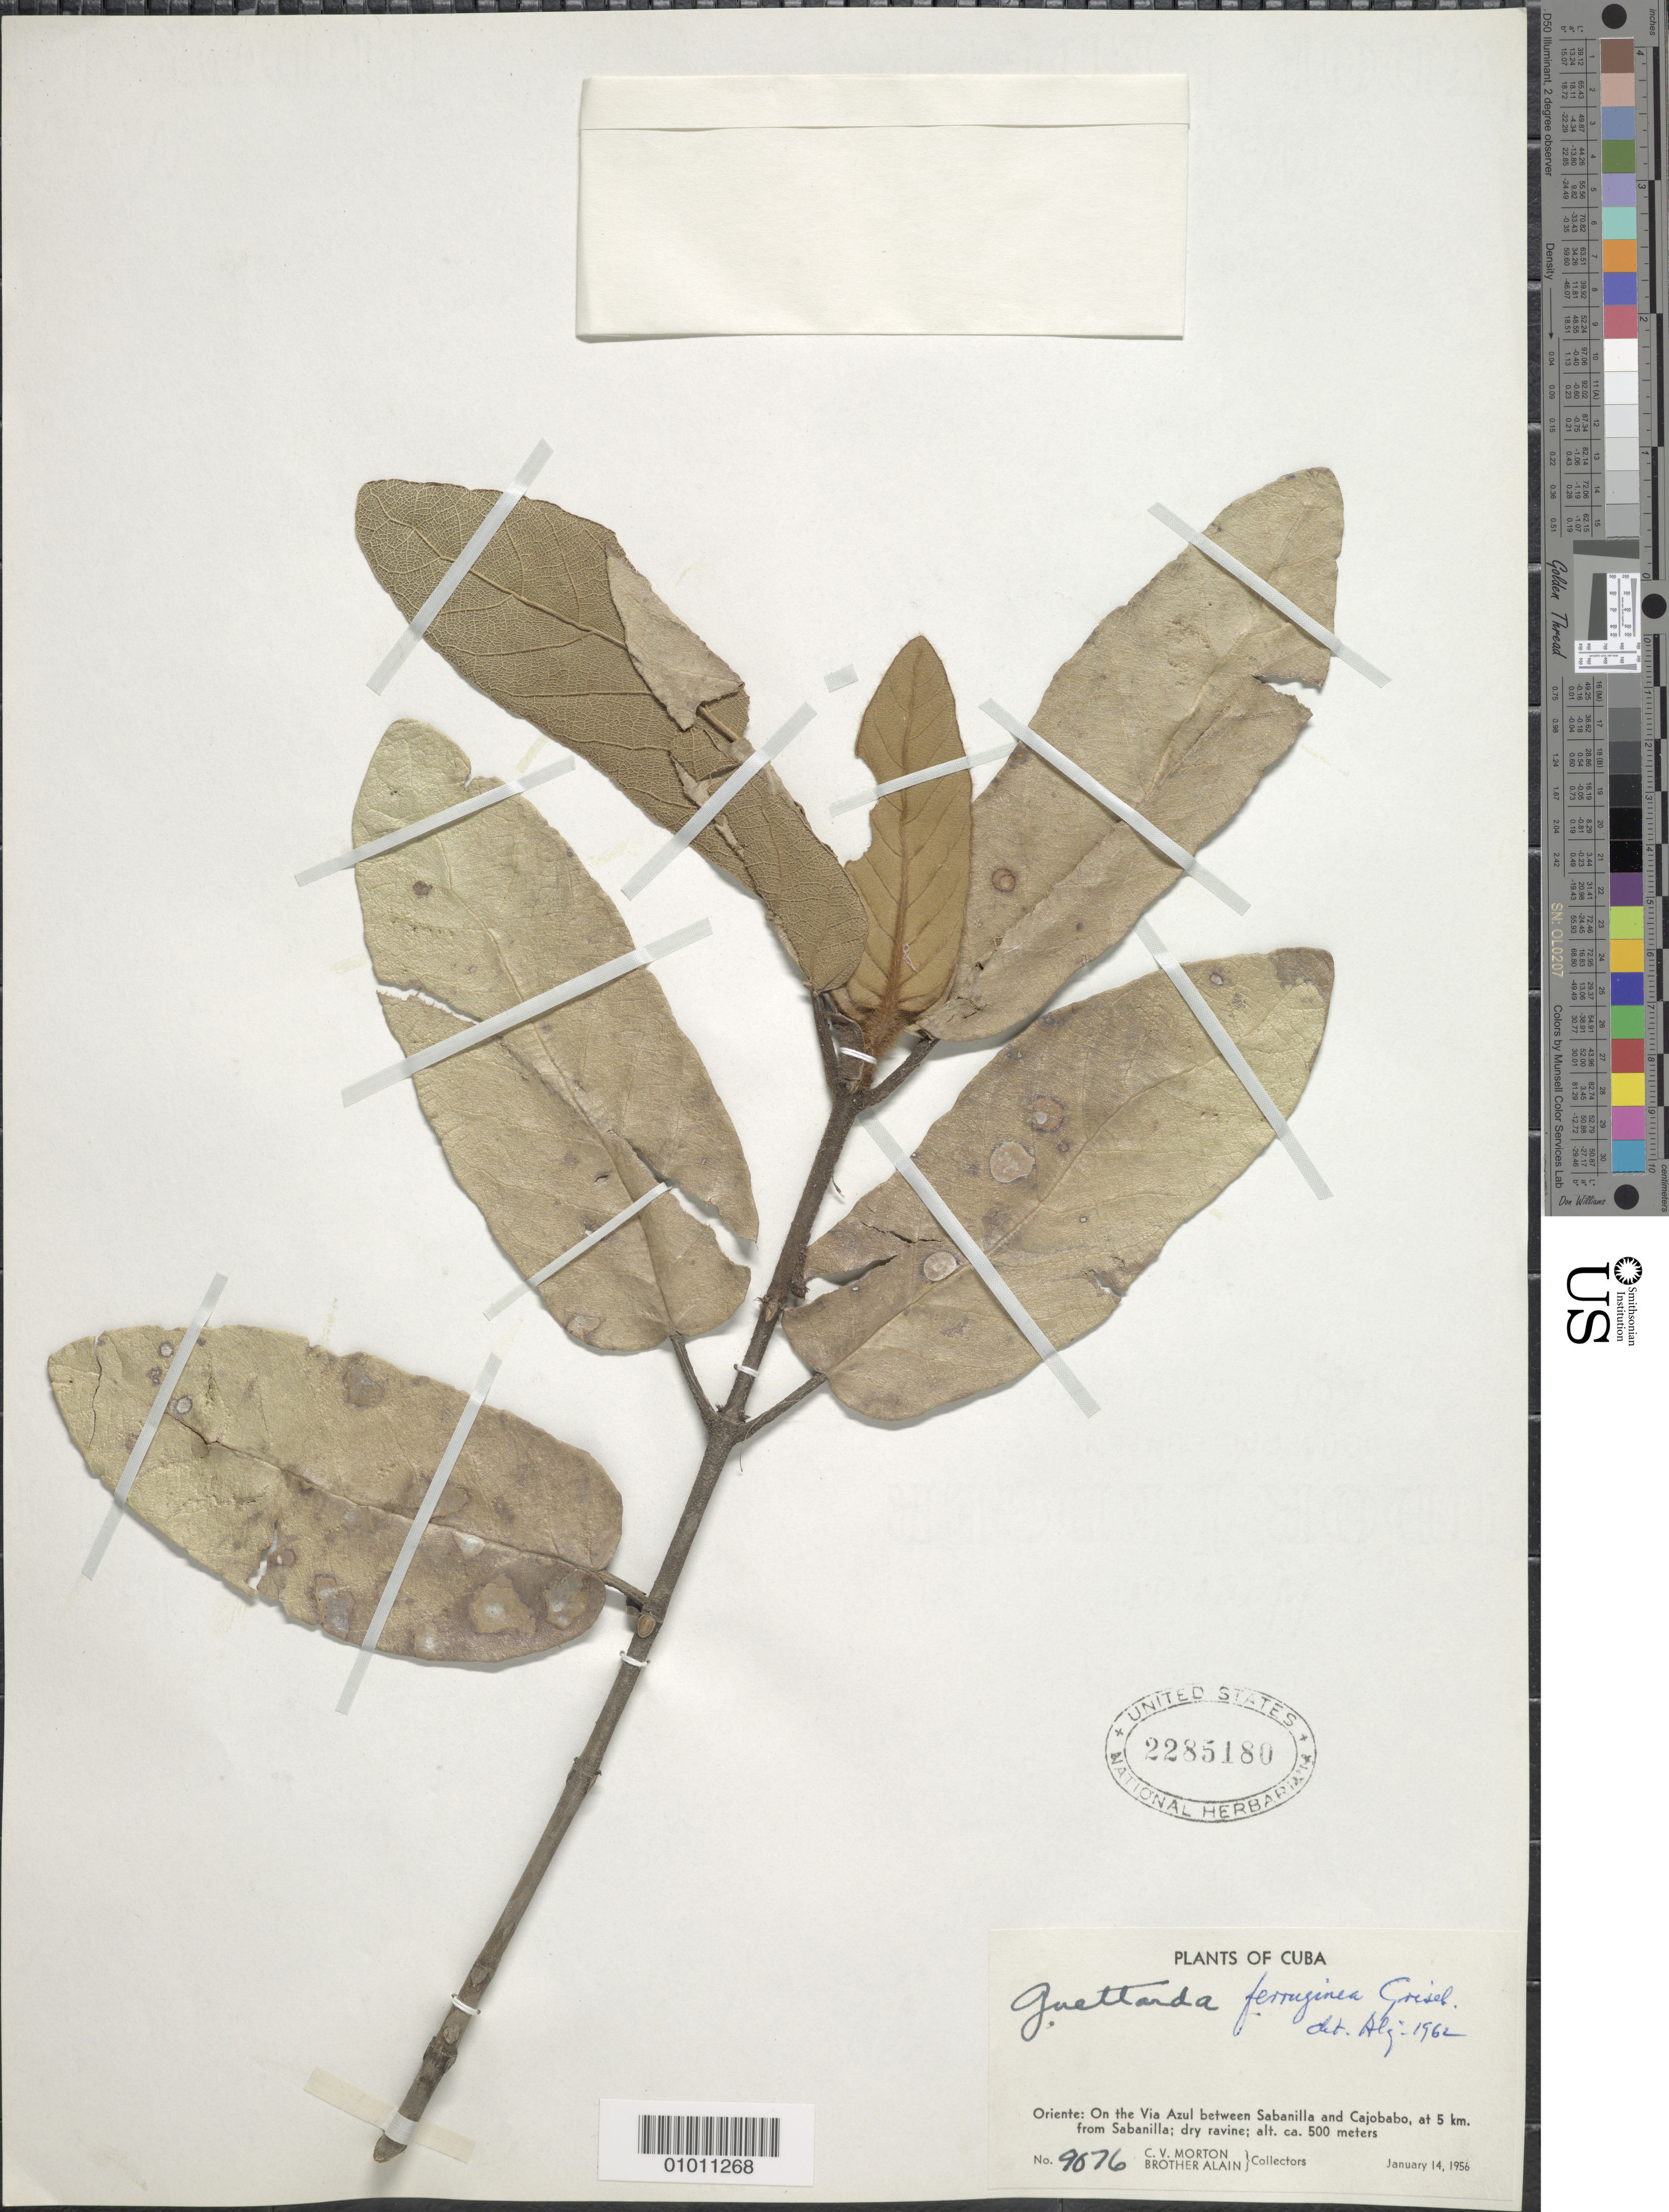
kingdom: Plantae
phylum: Tracheophyta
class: Magnoliopsida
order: Gentianales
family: Rubiaceae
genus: Guettarda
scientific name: Guettarda ferruginea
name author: Griseb.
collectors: C. V. Morton & A. H. Liogier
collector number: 9076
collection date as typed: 14 Jan 1956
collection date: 1956-01-14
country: Cuba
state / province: Oriente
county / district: Dry forest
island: Cuba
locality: Via Azul between Sabanilla and Cajobabo, at 5 km from Sabanilla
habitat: Dry ravine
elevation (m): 500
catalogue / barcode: US 2285180